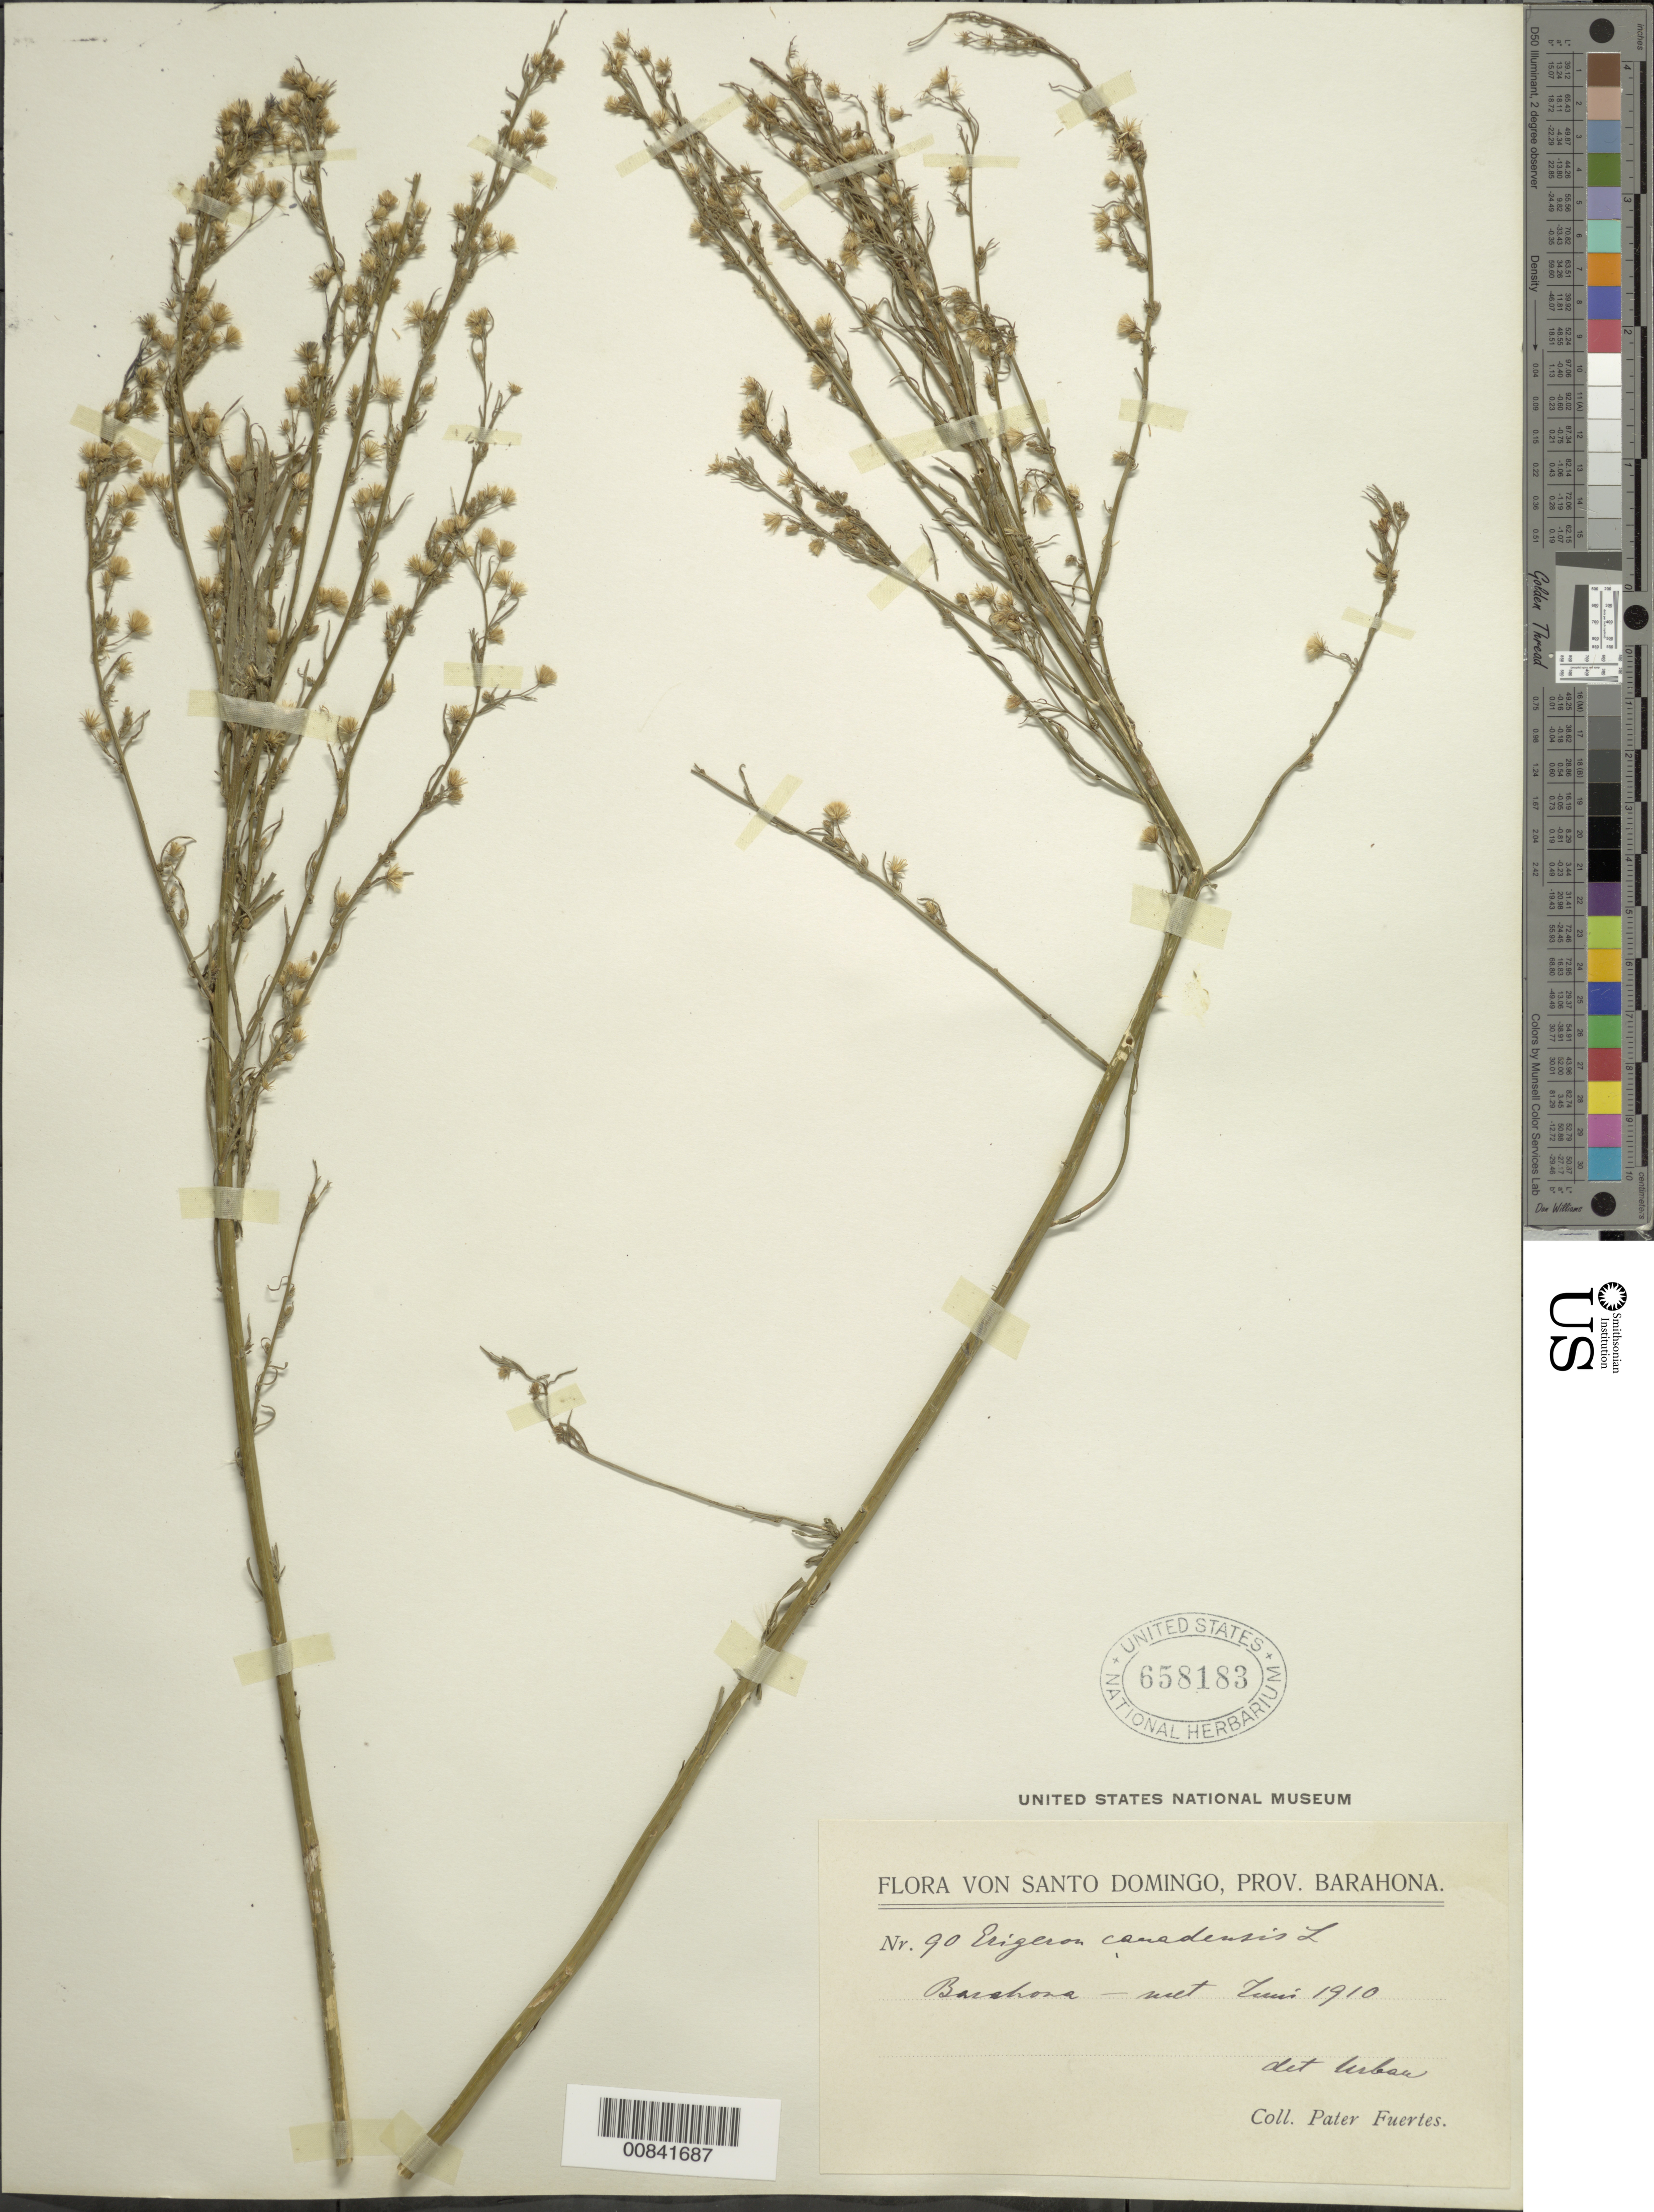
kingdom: Plantae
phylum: Tracheophyta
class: Magnoliopsida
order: Asterales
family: Asteraceae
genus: Conyza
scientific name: Conyza canadensis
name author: (L.) Cronq.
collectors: M. D. Fuertes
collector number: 90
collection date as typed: Jun 1910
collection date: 1910-06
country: Dominican Republic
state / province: Barahona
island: Hispaniola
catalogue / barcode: US 658183